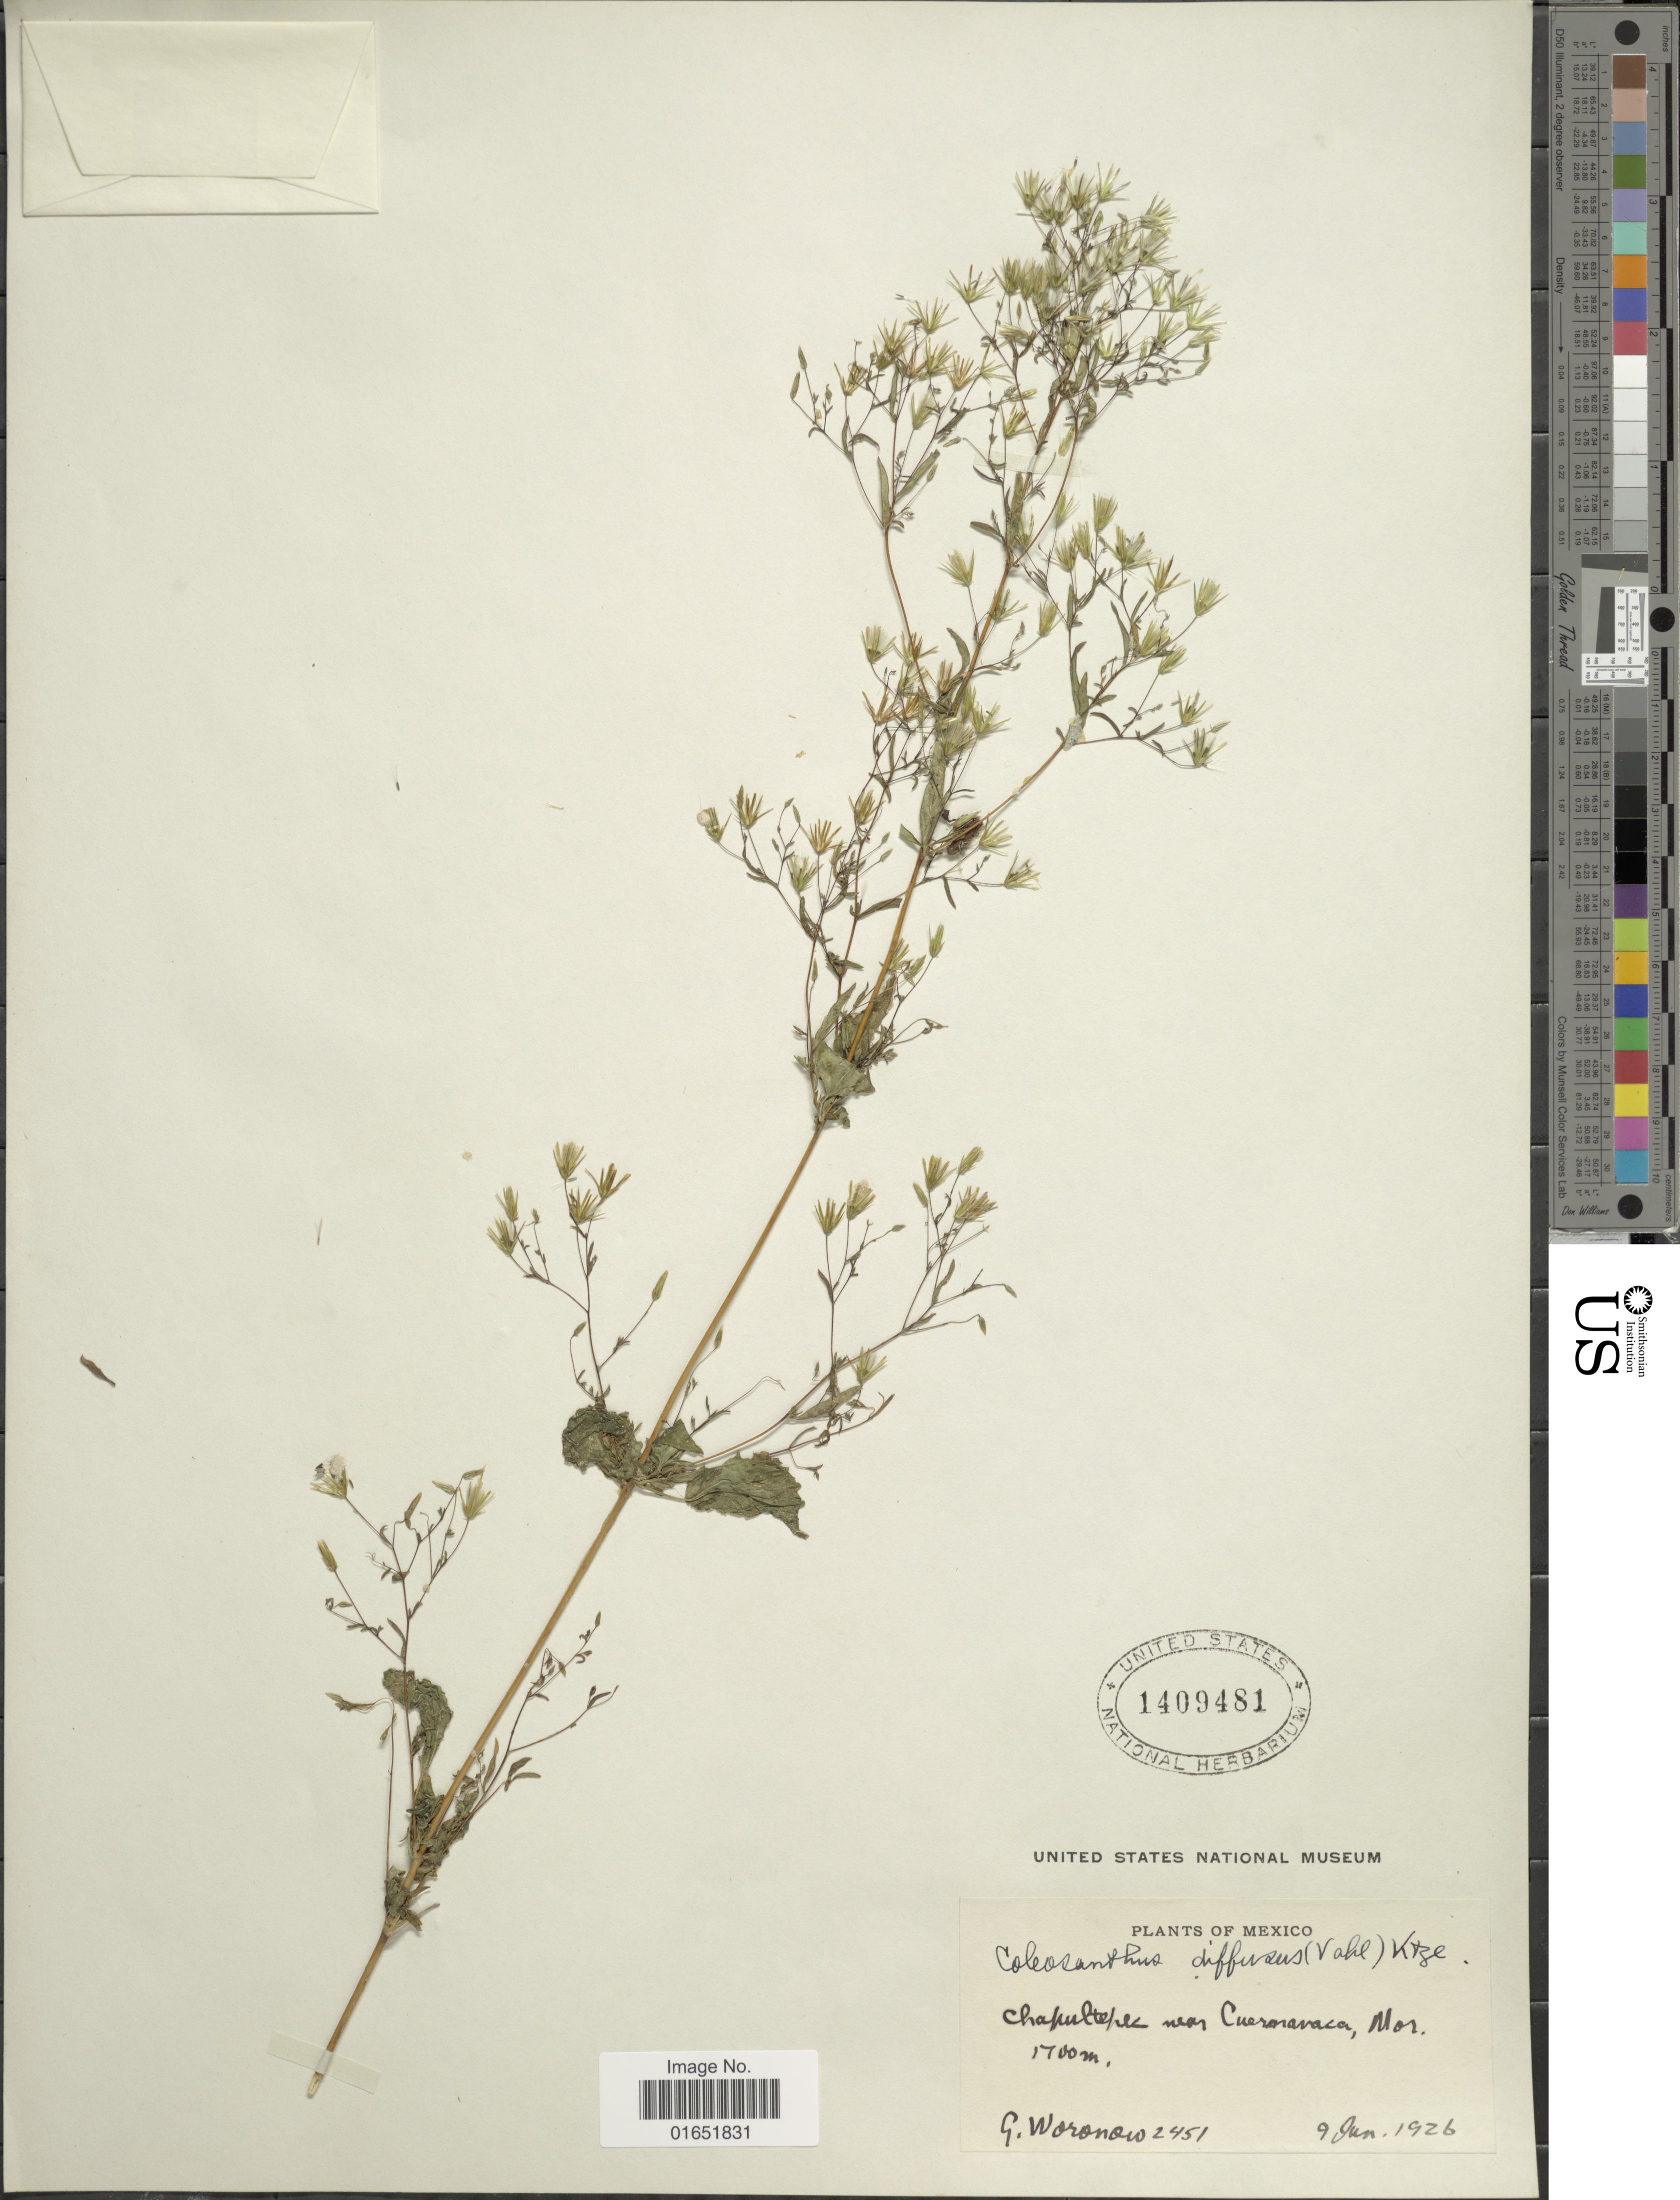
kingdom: Plantae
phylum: Tracheophyta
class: Magnoliopsida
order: Asterales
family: Asteraceae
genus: Brickellia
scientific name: Brickellia diffusa M.E. Jones, nom illeg.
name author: M.E. Jones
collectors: G. Woronow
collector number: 2451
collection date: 1926-06-09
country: Mexico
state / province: Morelos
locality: Chapultepec near Cuernavaca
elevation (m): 1700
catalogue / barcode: US 1409481